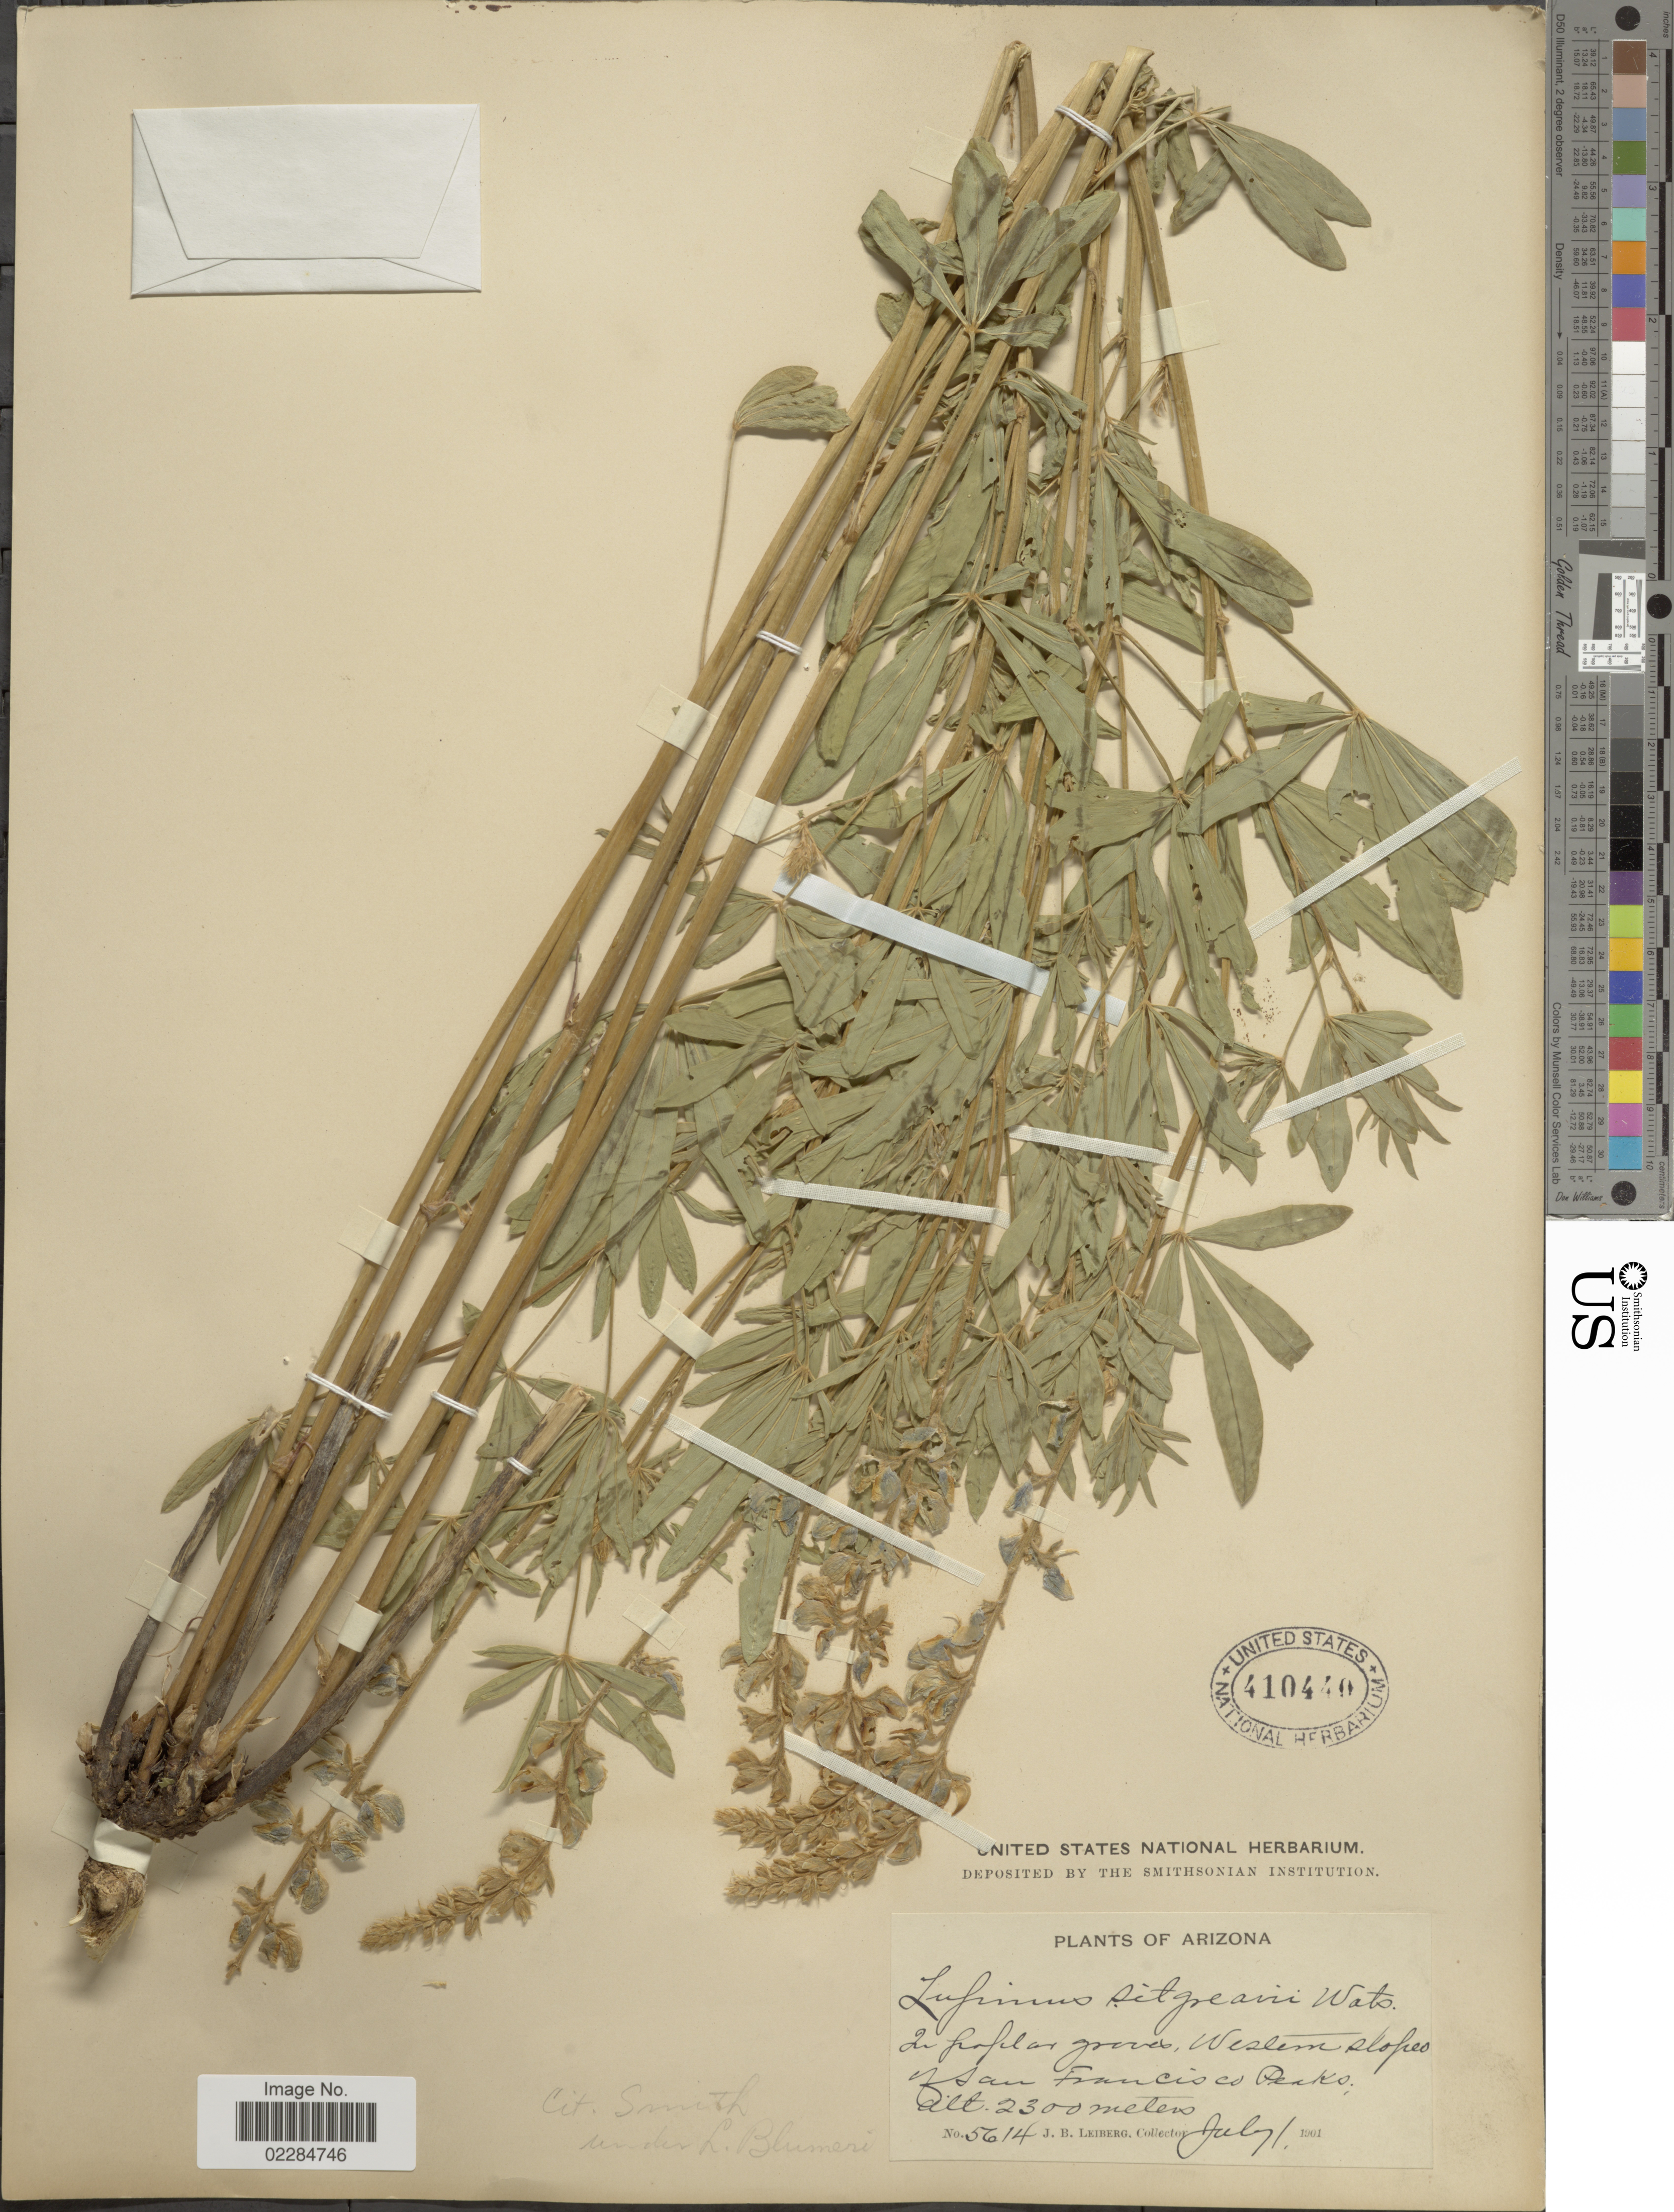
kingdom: Plantae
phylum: Tracheophyta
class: Magnoliopsida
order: Fabales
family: Fabaceae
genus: Lupinus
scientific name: Lupinus blumeri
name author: Greene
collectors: J. B. Leiberg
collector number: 5614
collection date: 1901-07-01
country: United States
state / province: Arizona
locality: Western slopes of San Francisco co Peaks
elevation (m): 2300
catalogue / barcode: US 410440